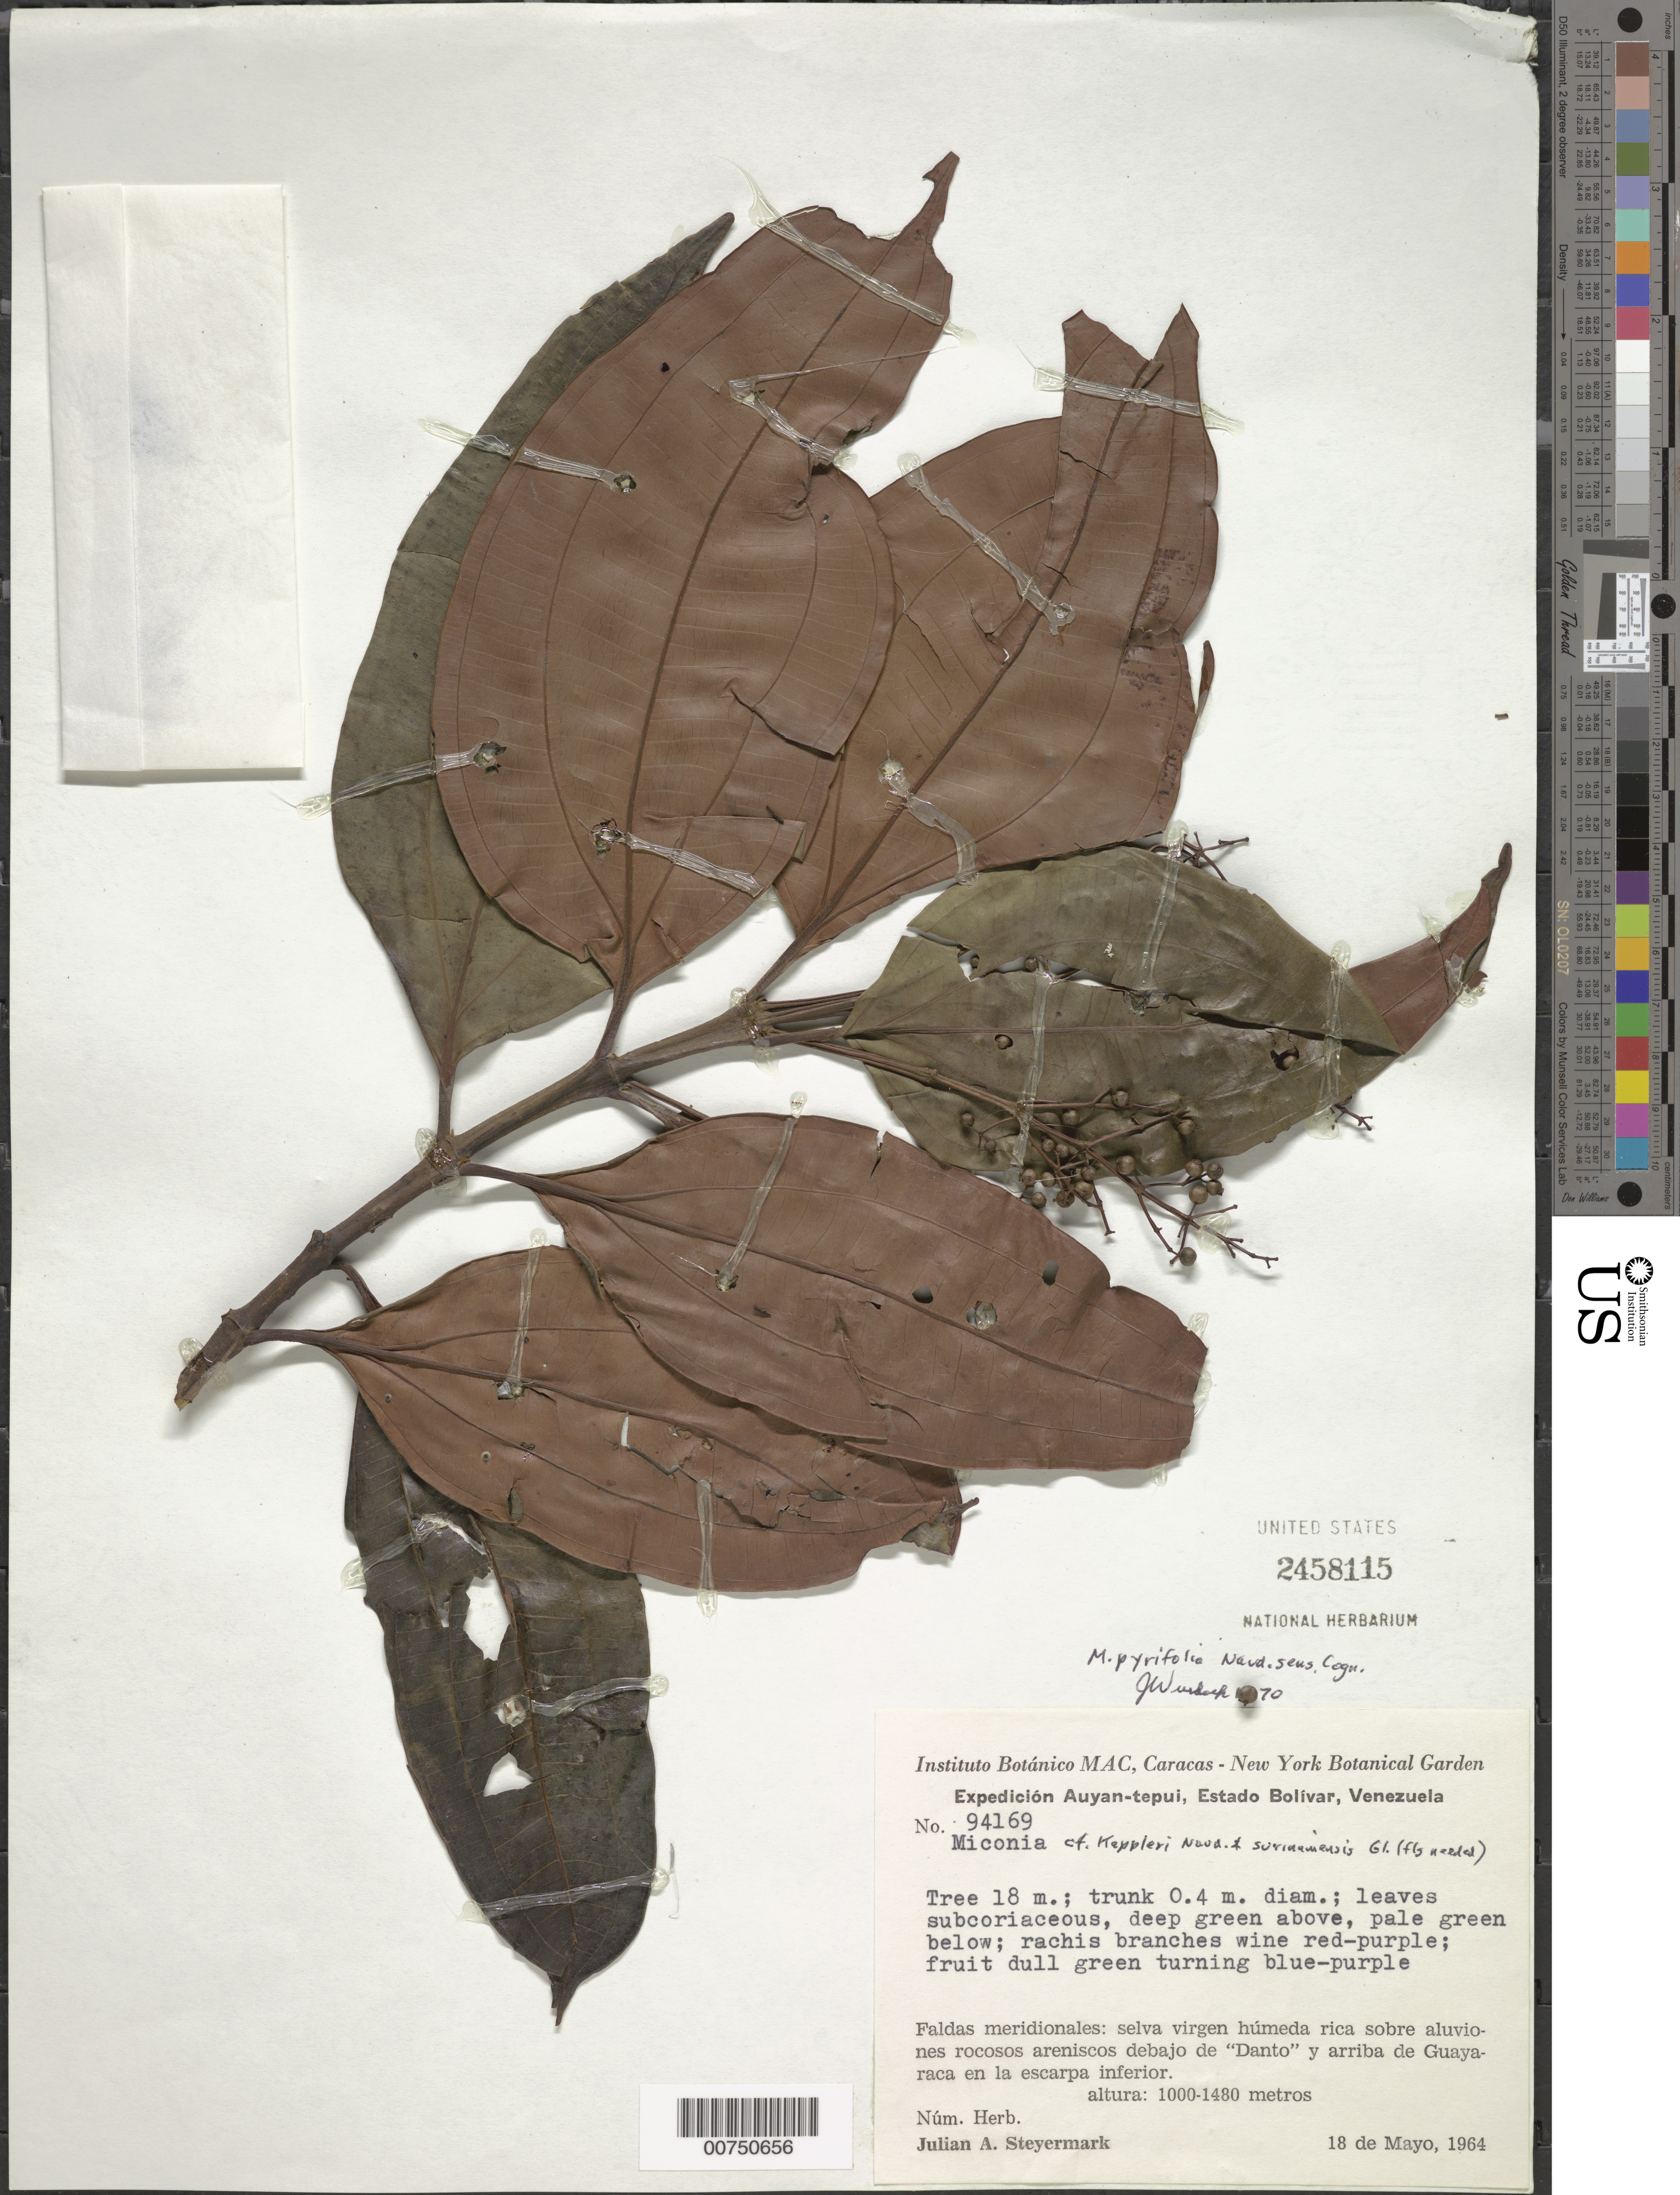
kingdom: Plantae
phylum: Tracheophyta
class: Magnoliopsida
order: Myrtales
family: Melastomataceae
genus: Miconia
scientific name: Miconia pyrifolia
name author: Naudin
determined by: Wurdack, John J., (US), US (UNITED STATES)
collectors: J. Steyermark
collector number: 94169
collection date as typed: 18-May-64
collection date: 1964-05-18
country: Venezuela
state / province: Bolívar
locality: Auyan-tepuí, debajo de "Danto" y arriba Guayaraca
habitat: Selva virgen húmeda rica sobre aluviones rocosos areniscos; en la escarpa inferior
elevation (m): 1000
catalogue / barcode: US 2458115